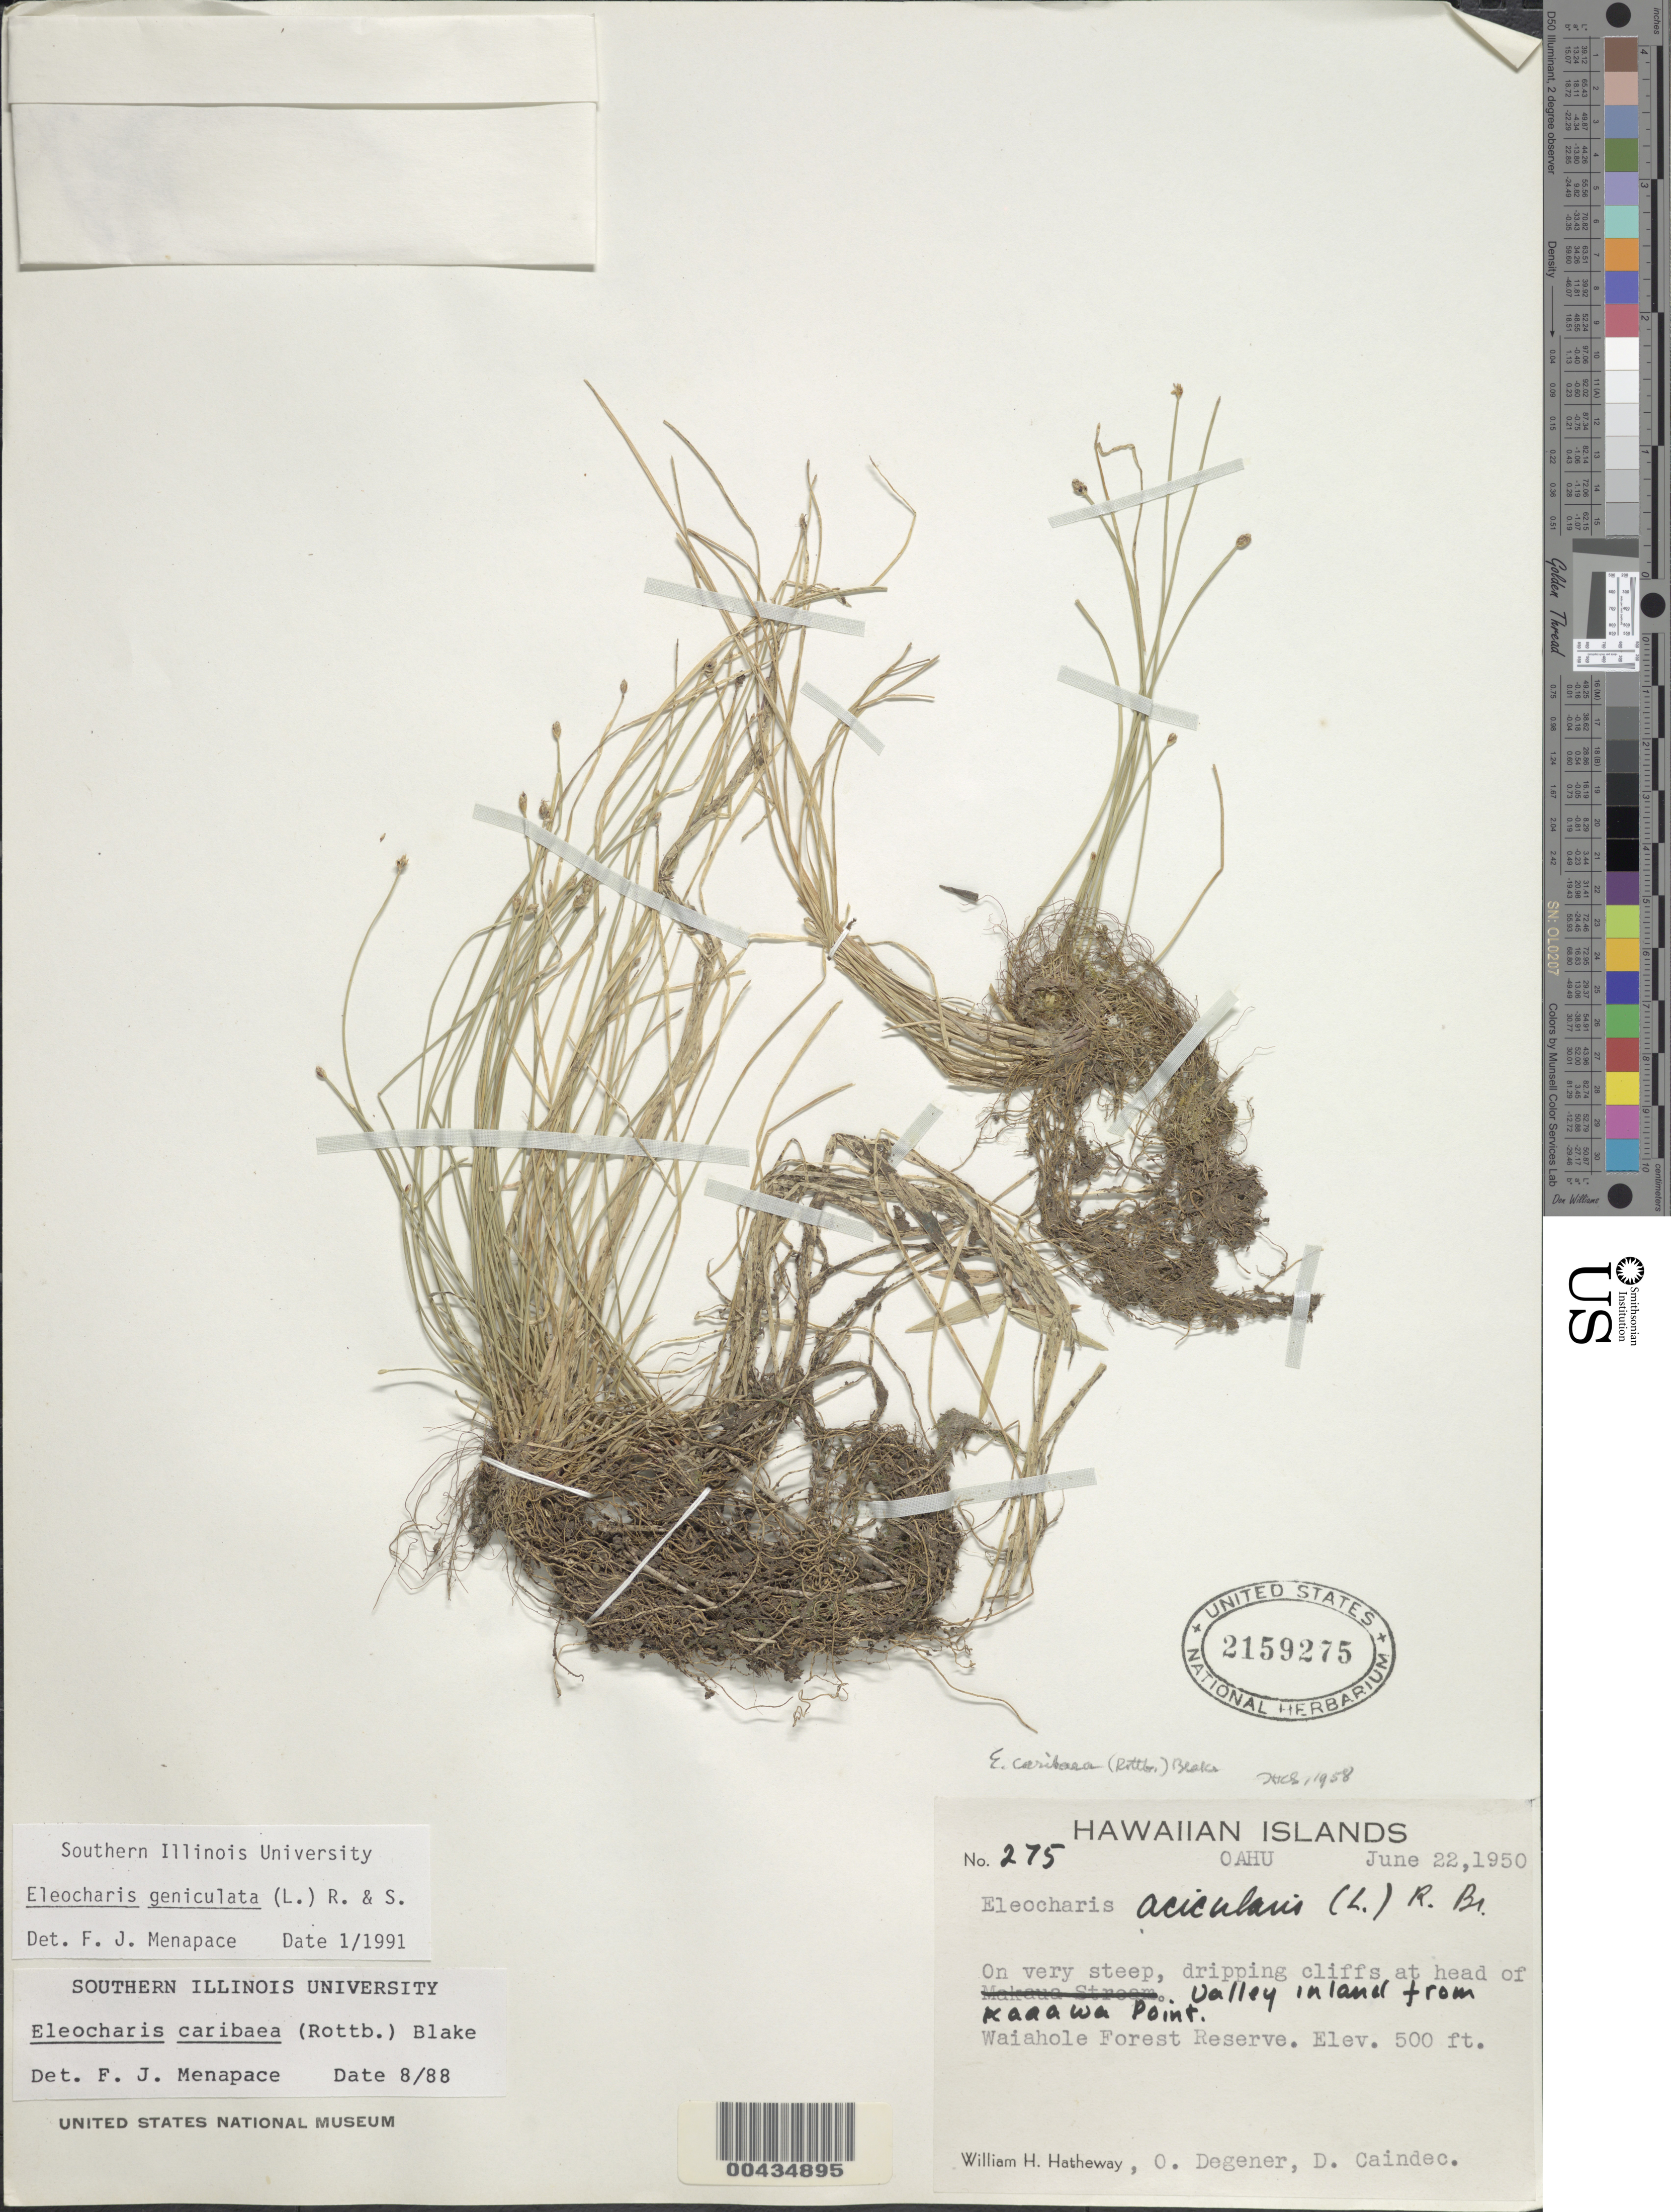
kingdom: Plantae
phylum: Tracheophyta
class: Liliopsida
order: Poales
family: Cyperaceae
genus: Eleocharis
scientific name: Eleocharis geniculata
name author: (L.) Roem. & Schult.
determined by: Menapace, F. J.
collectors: W. H. Hatheway, O. Degener & D. Caindec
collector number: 275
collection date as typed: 22 Jun 1950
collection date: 1950-06-22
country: United States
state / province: Hawaii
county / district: Honolulu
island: Oahu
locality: Cliffs at head of valley inland from Kaaawa Point. Waiahole Forest Reserve.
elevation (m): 152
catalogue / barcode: US 2159275